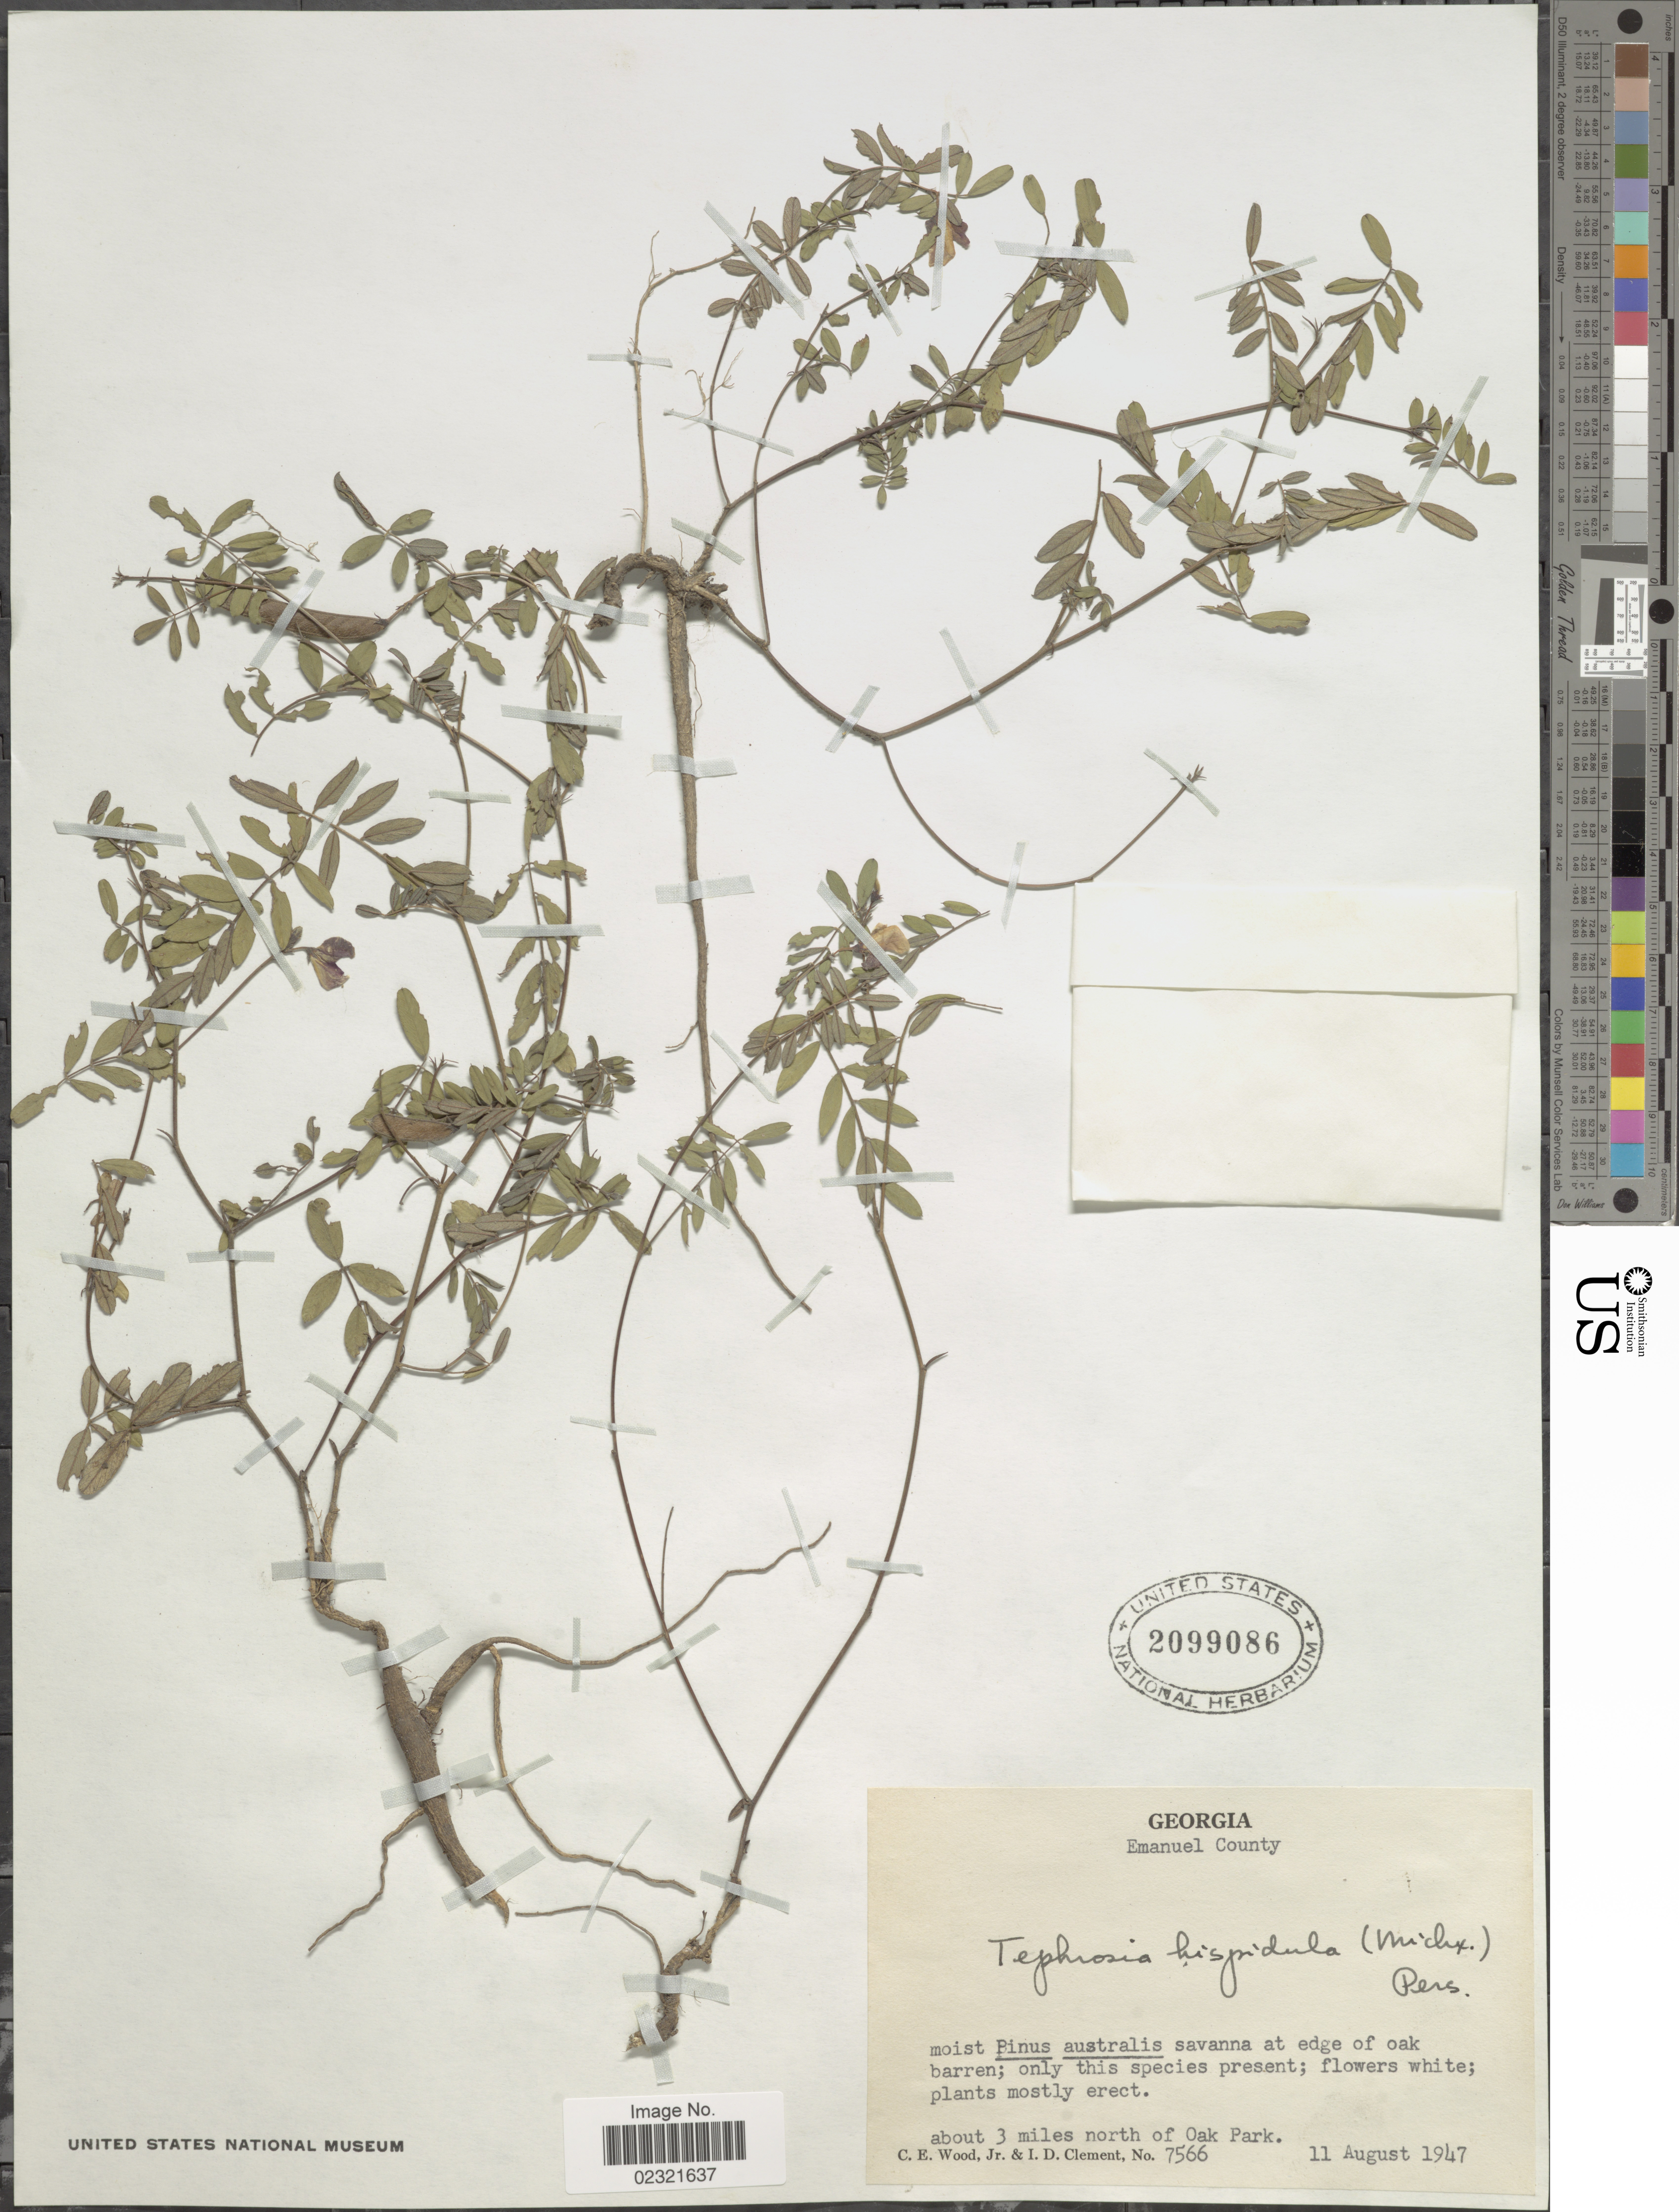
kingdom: Plantae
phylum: Tracheophyta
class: Magnoliopsida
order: Fabales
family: Fabaceae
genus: Tephrosia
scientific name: Tephrosia hispidula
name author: (Michx.) Pers.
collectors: C. Wood & I. Clement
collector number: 7556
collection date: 1947-08-11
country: United States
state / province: Georgia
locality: Emanuel County, moist Pinus australis savanna at edge of oak barren; about 3 miles north of Oak Park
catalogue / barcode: US 2099086